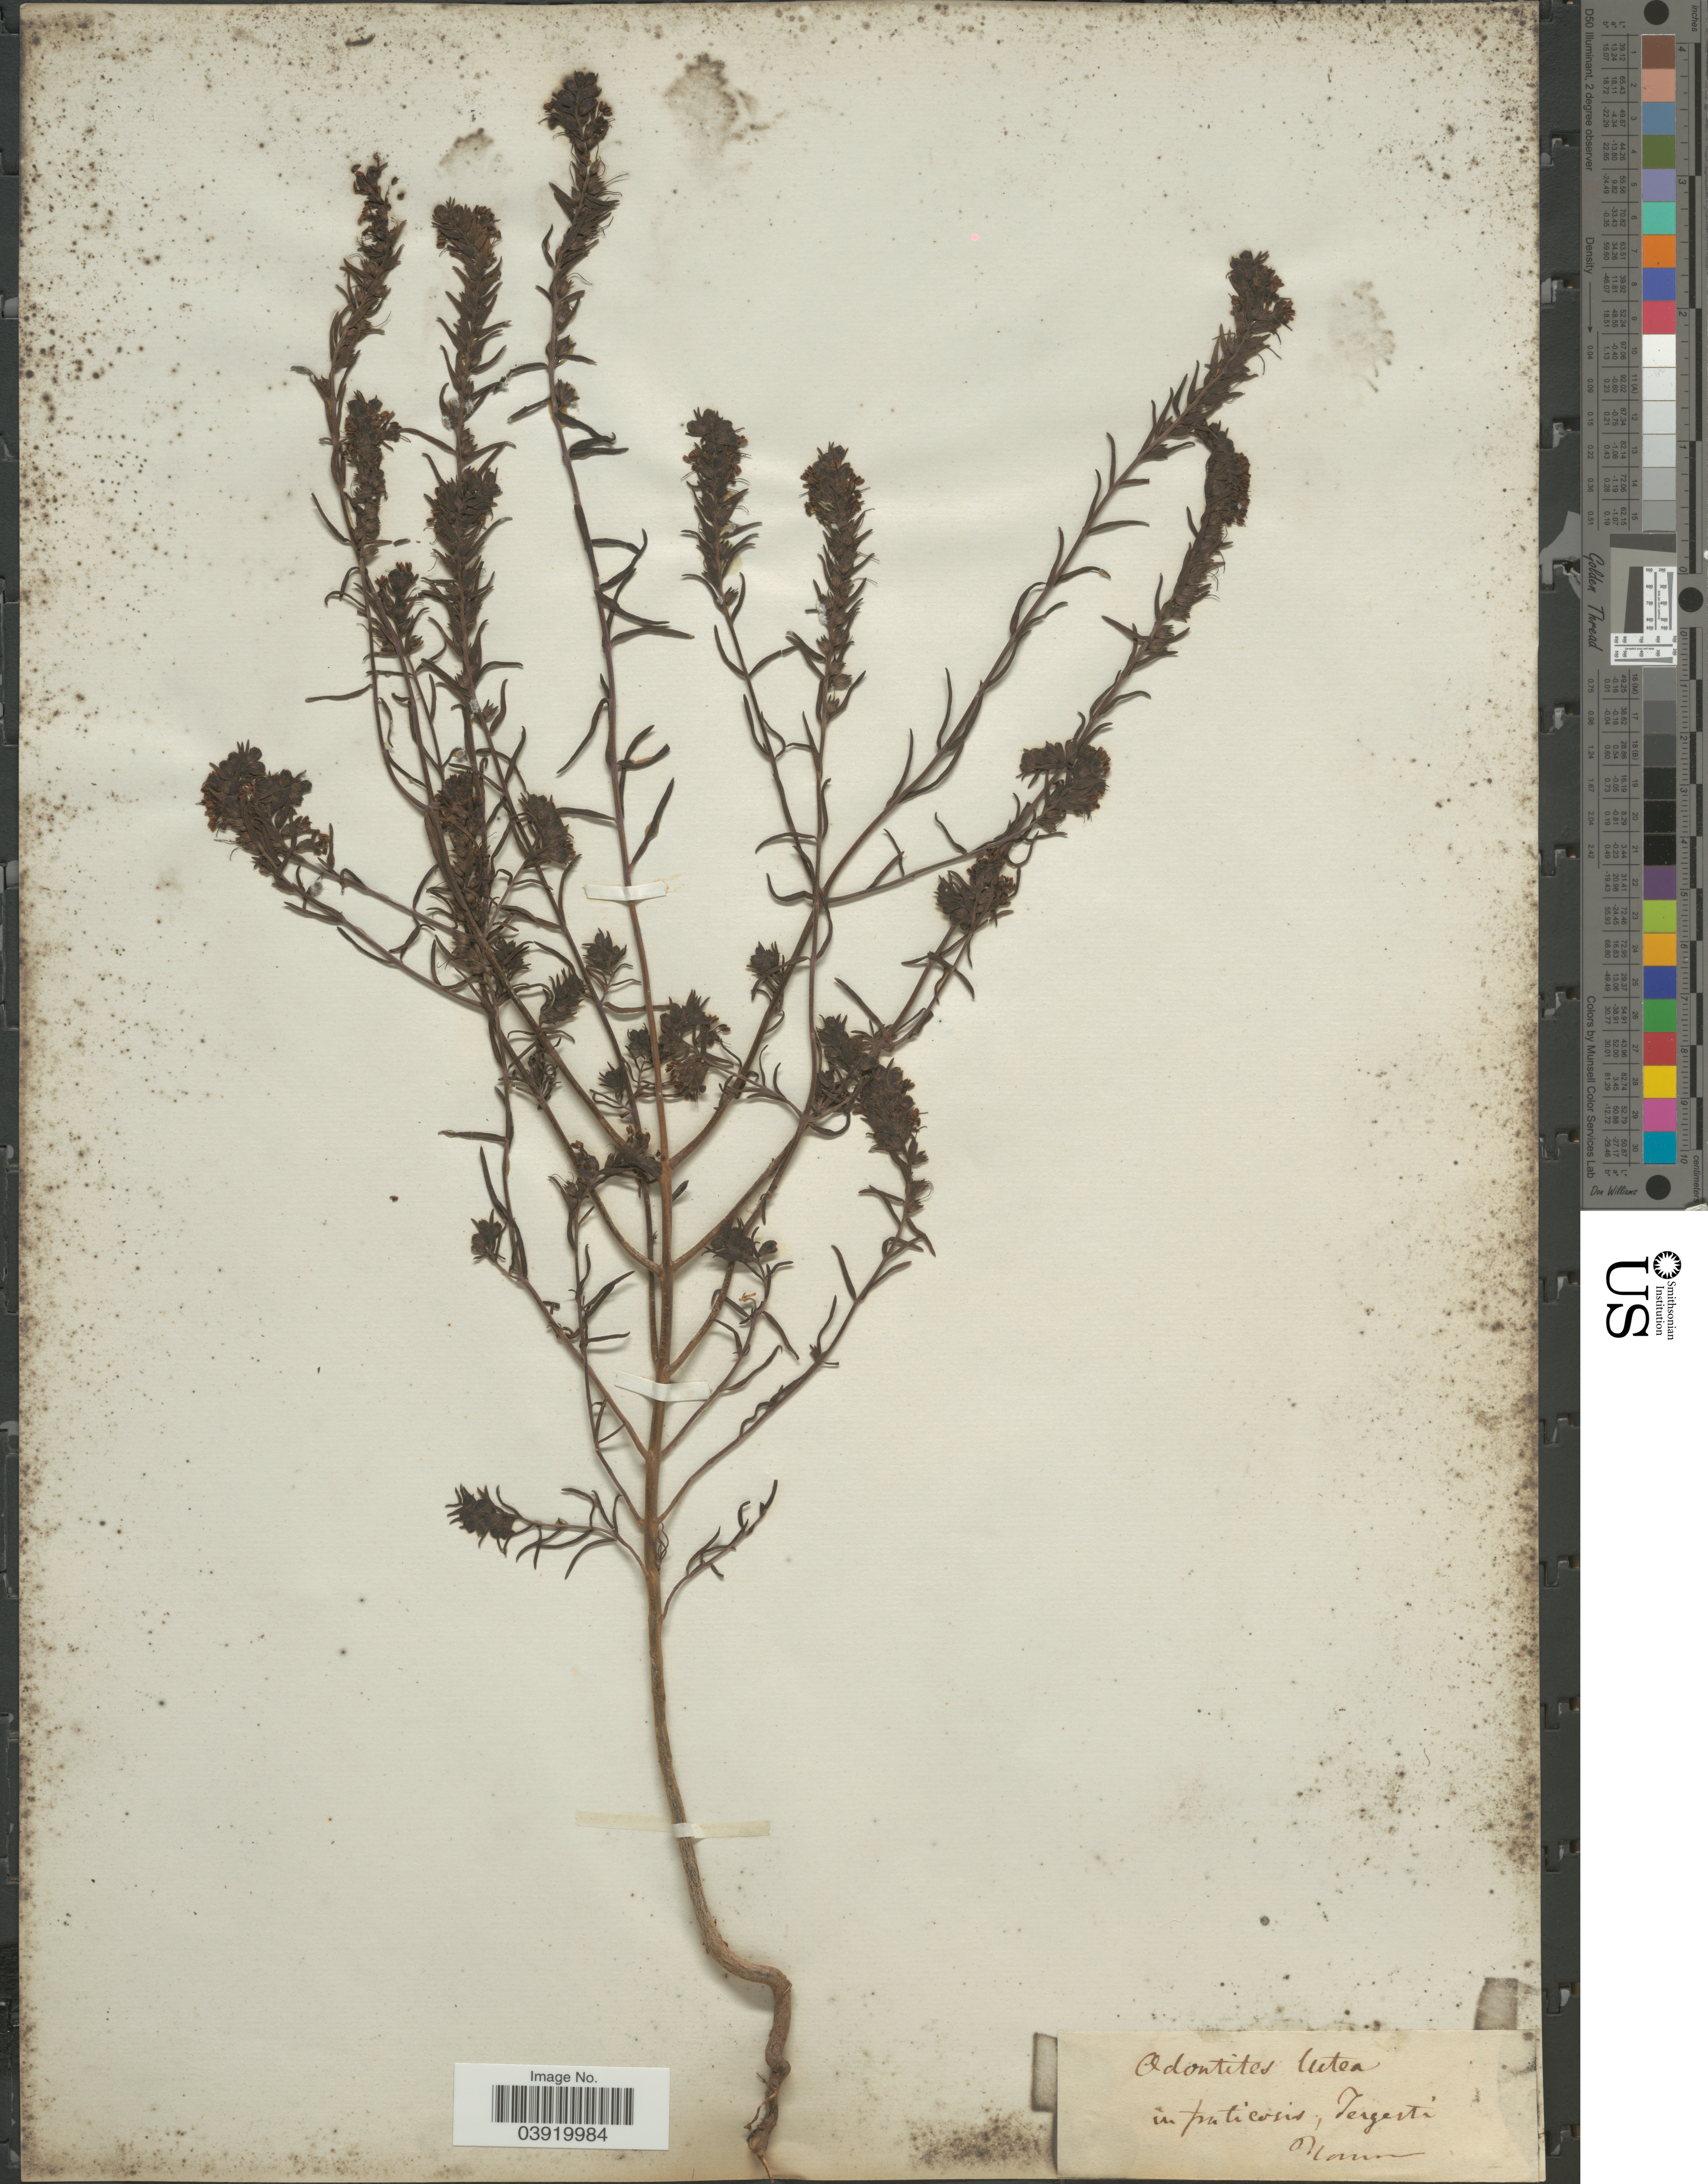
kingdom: Plantae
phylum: Tracheophyta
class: Magnoliopsida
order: Lamiales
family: Orobanchaceae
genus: Odontites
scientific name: Odontites luteus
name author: (L.) Clairv.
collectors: Mann, --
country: Italy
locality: In fruticosis, Tergesti.